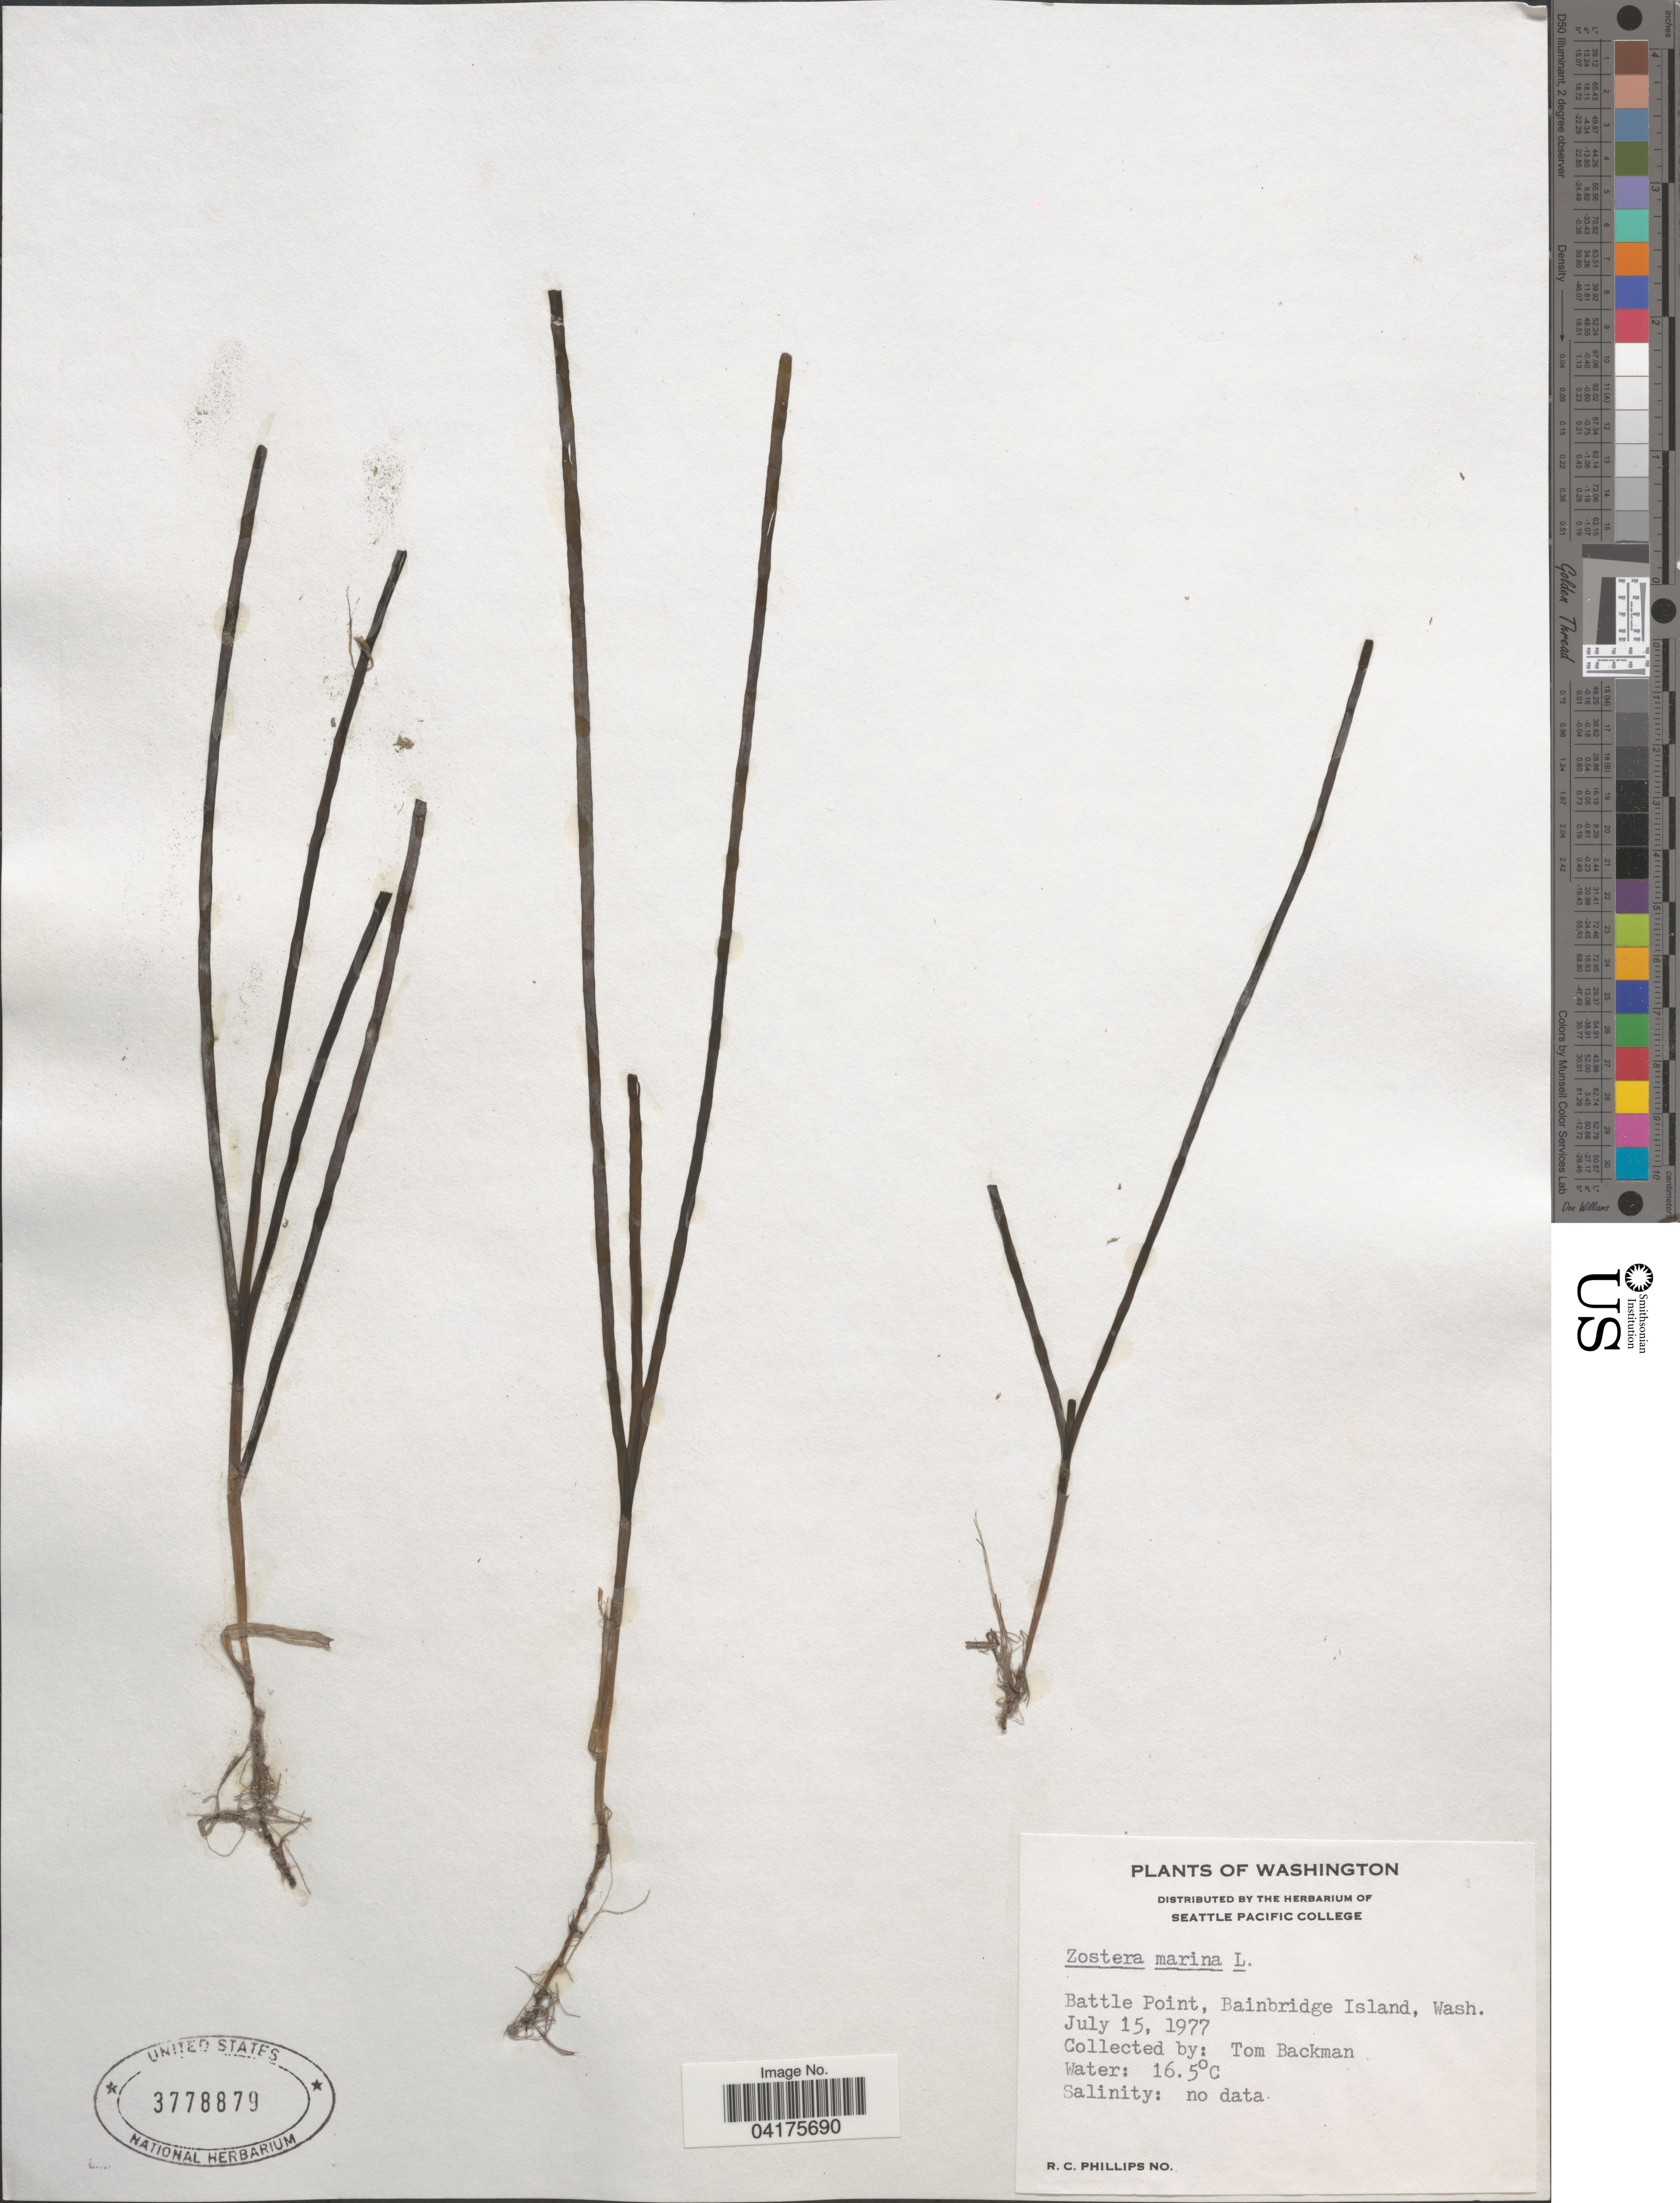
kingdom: Plantae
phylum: Tracheophyta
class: Liliopsida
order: Alismatales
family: Zosteraceae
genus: Zostera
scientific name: Zostera marina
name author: L.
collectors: T. Backman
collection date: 1977-07-15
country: United States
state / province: Washington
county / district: Kitsap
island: Bainbridge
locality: Battle Point, Bainbridge Island.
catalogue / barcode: US 3778879